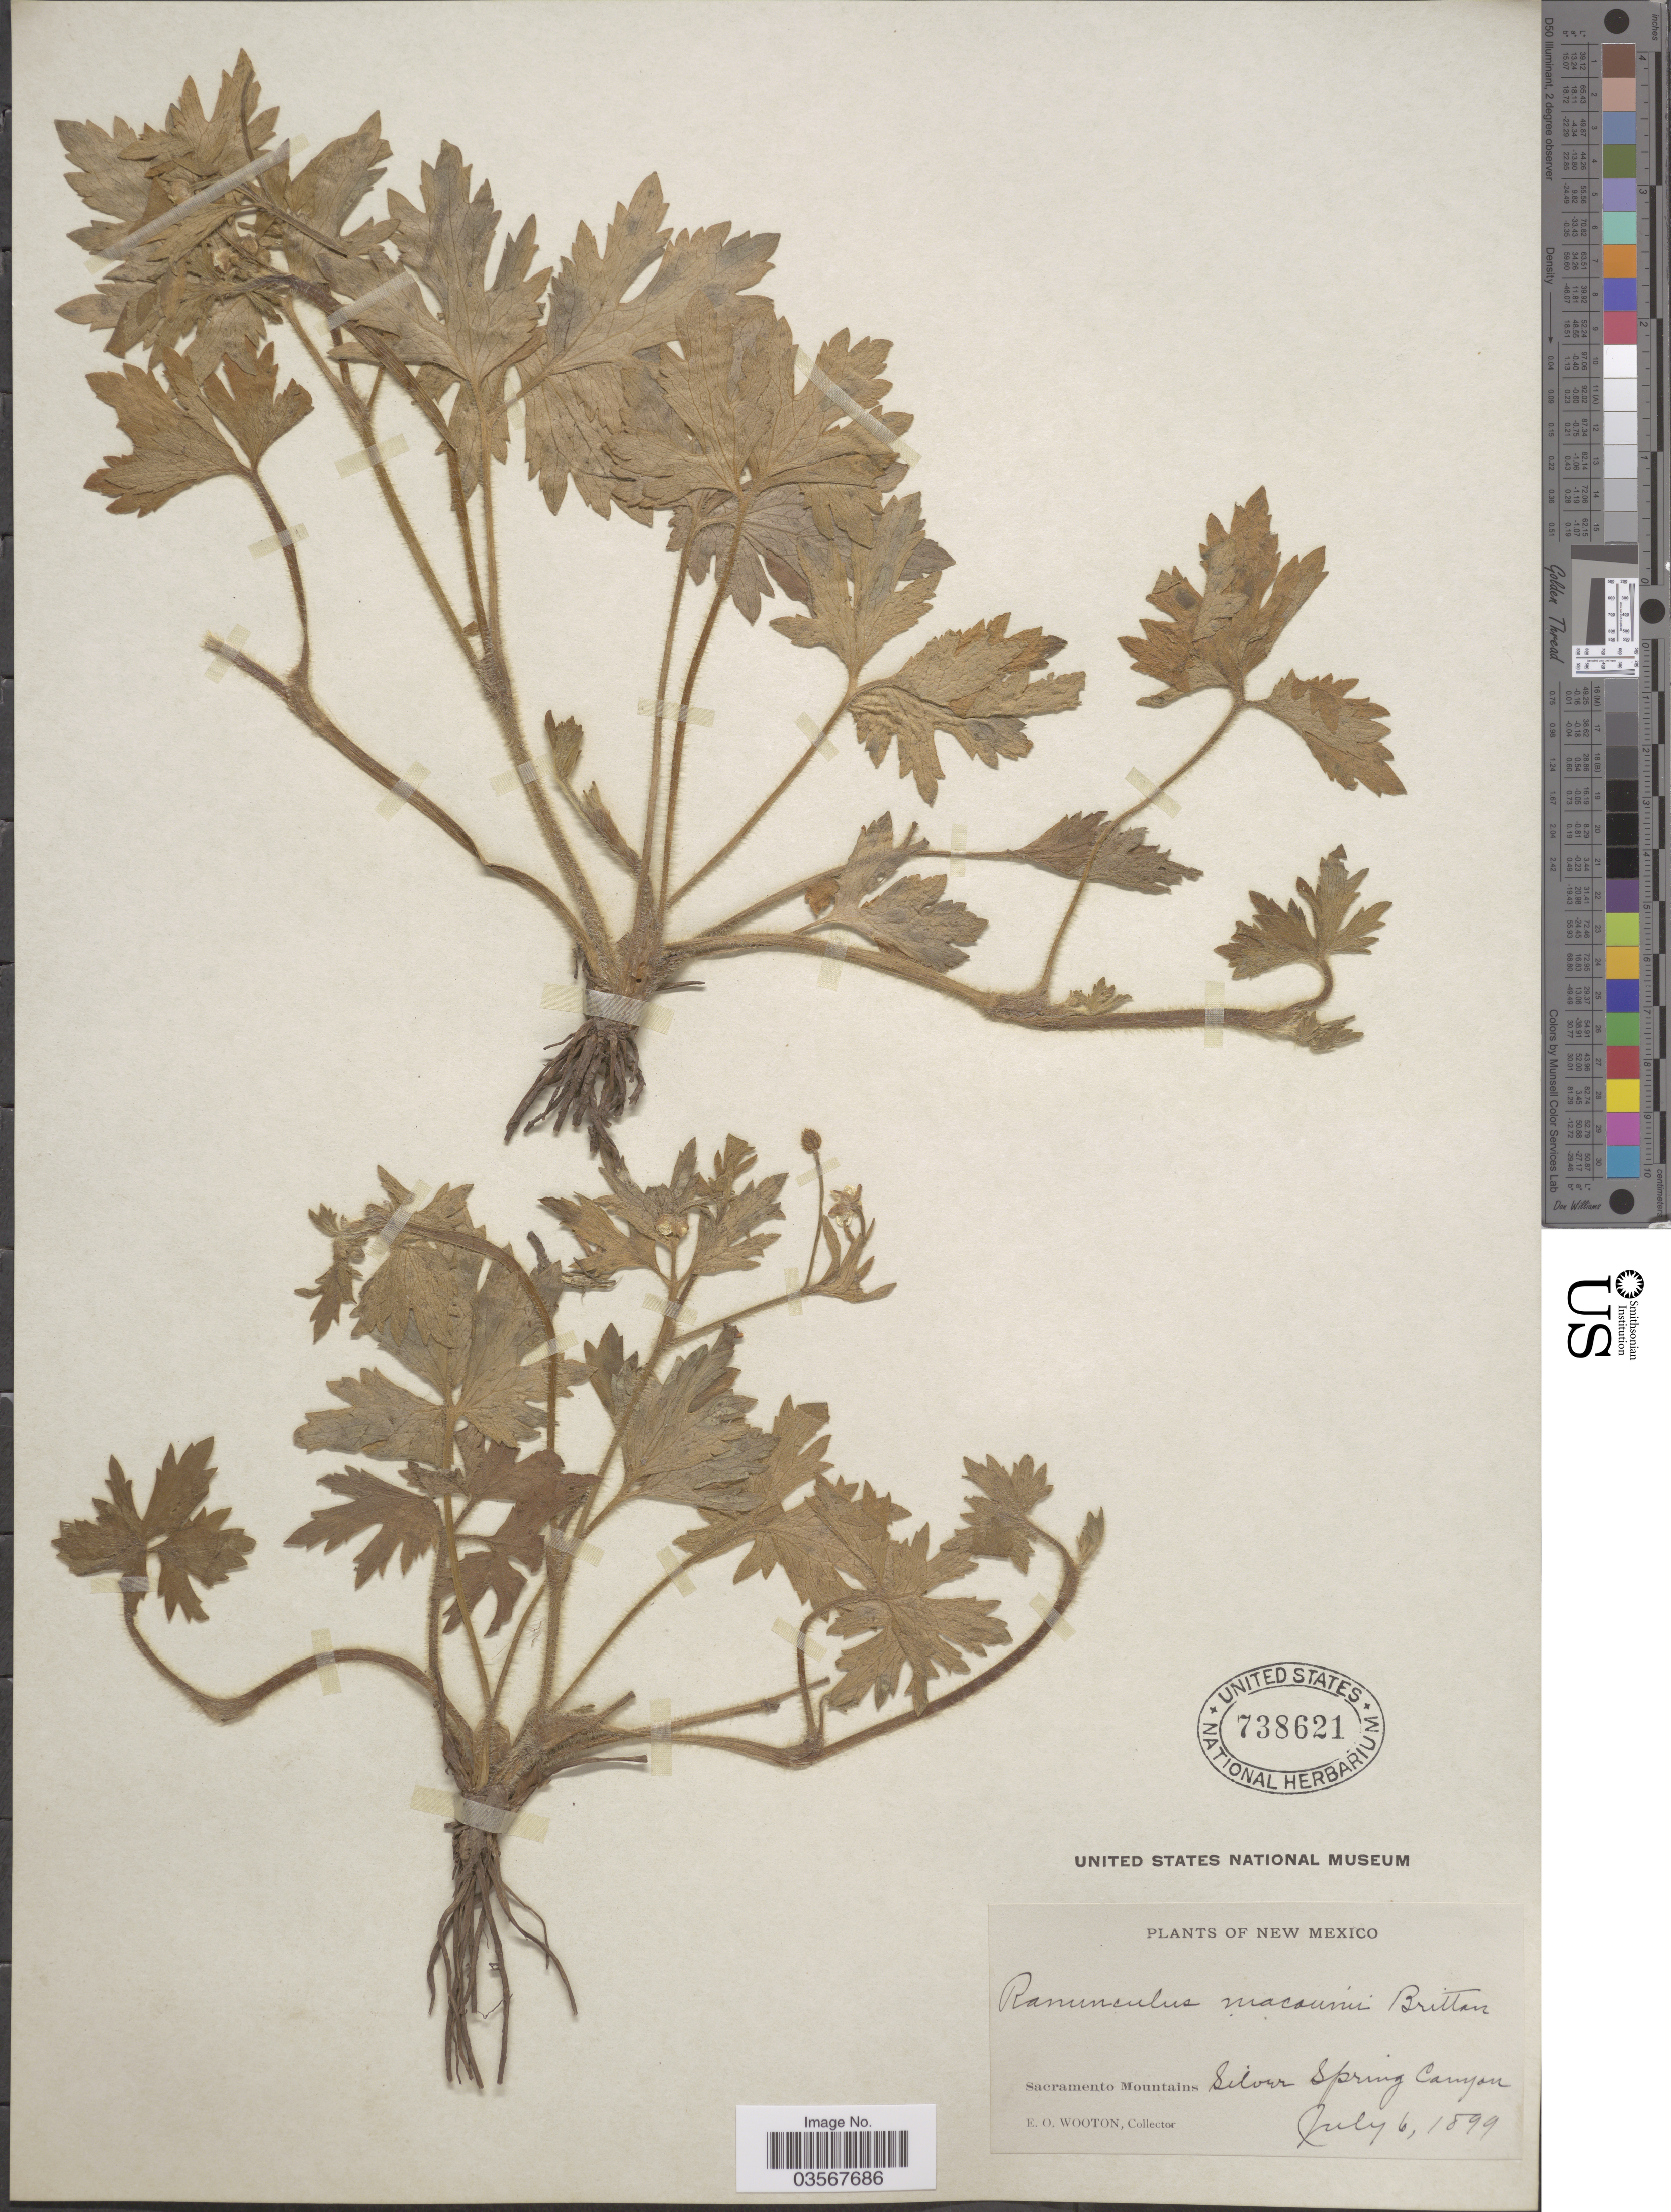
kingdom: Plantae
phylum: Tracheophyta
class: Magnoliopsida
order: Ranunculales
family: Ranunculaceae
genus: Ranunculus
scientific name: Ranunculus macounii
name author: Britton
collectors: E. O. Wooton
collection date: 1899-07-06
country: United States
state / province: New Mexico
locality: Sacramento Mountains. Silver Spring Canyon.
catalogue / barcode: US 738621